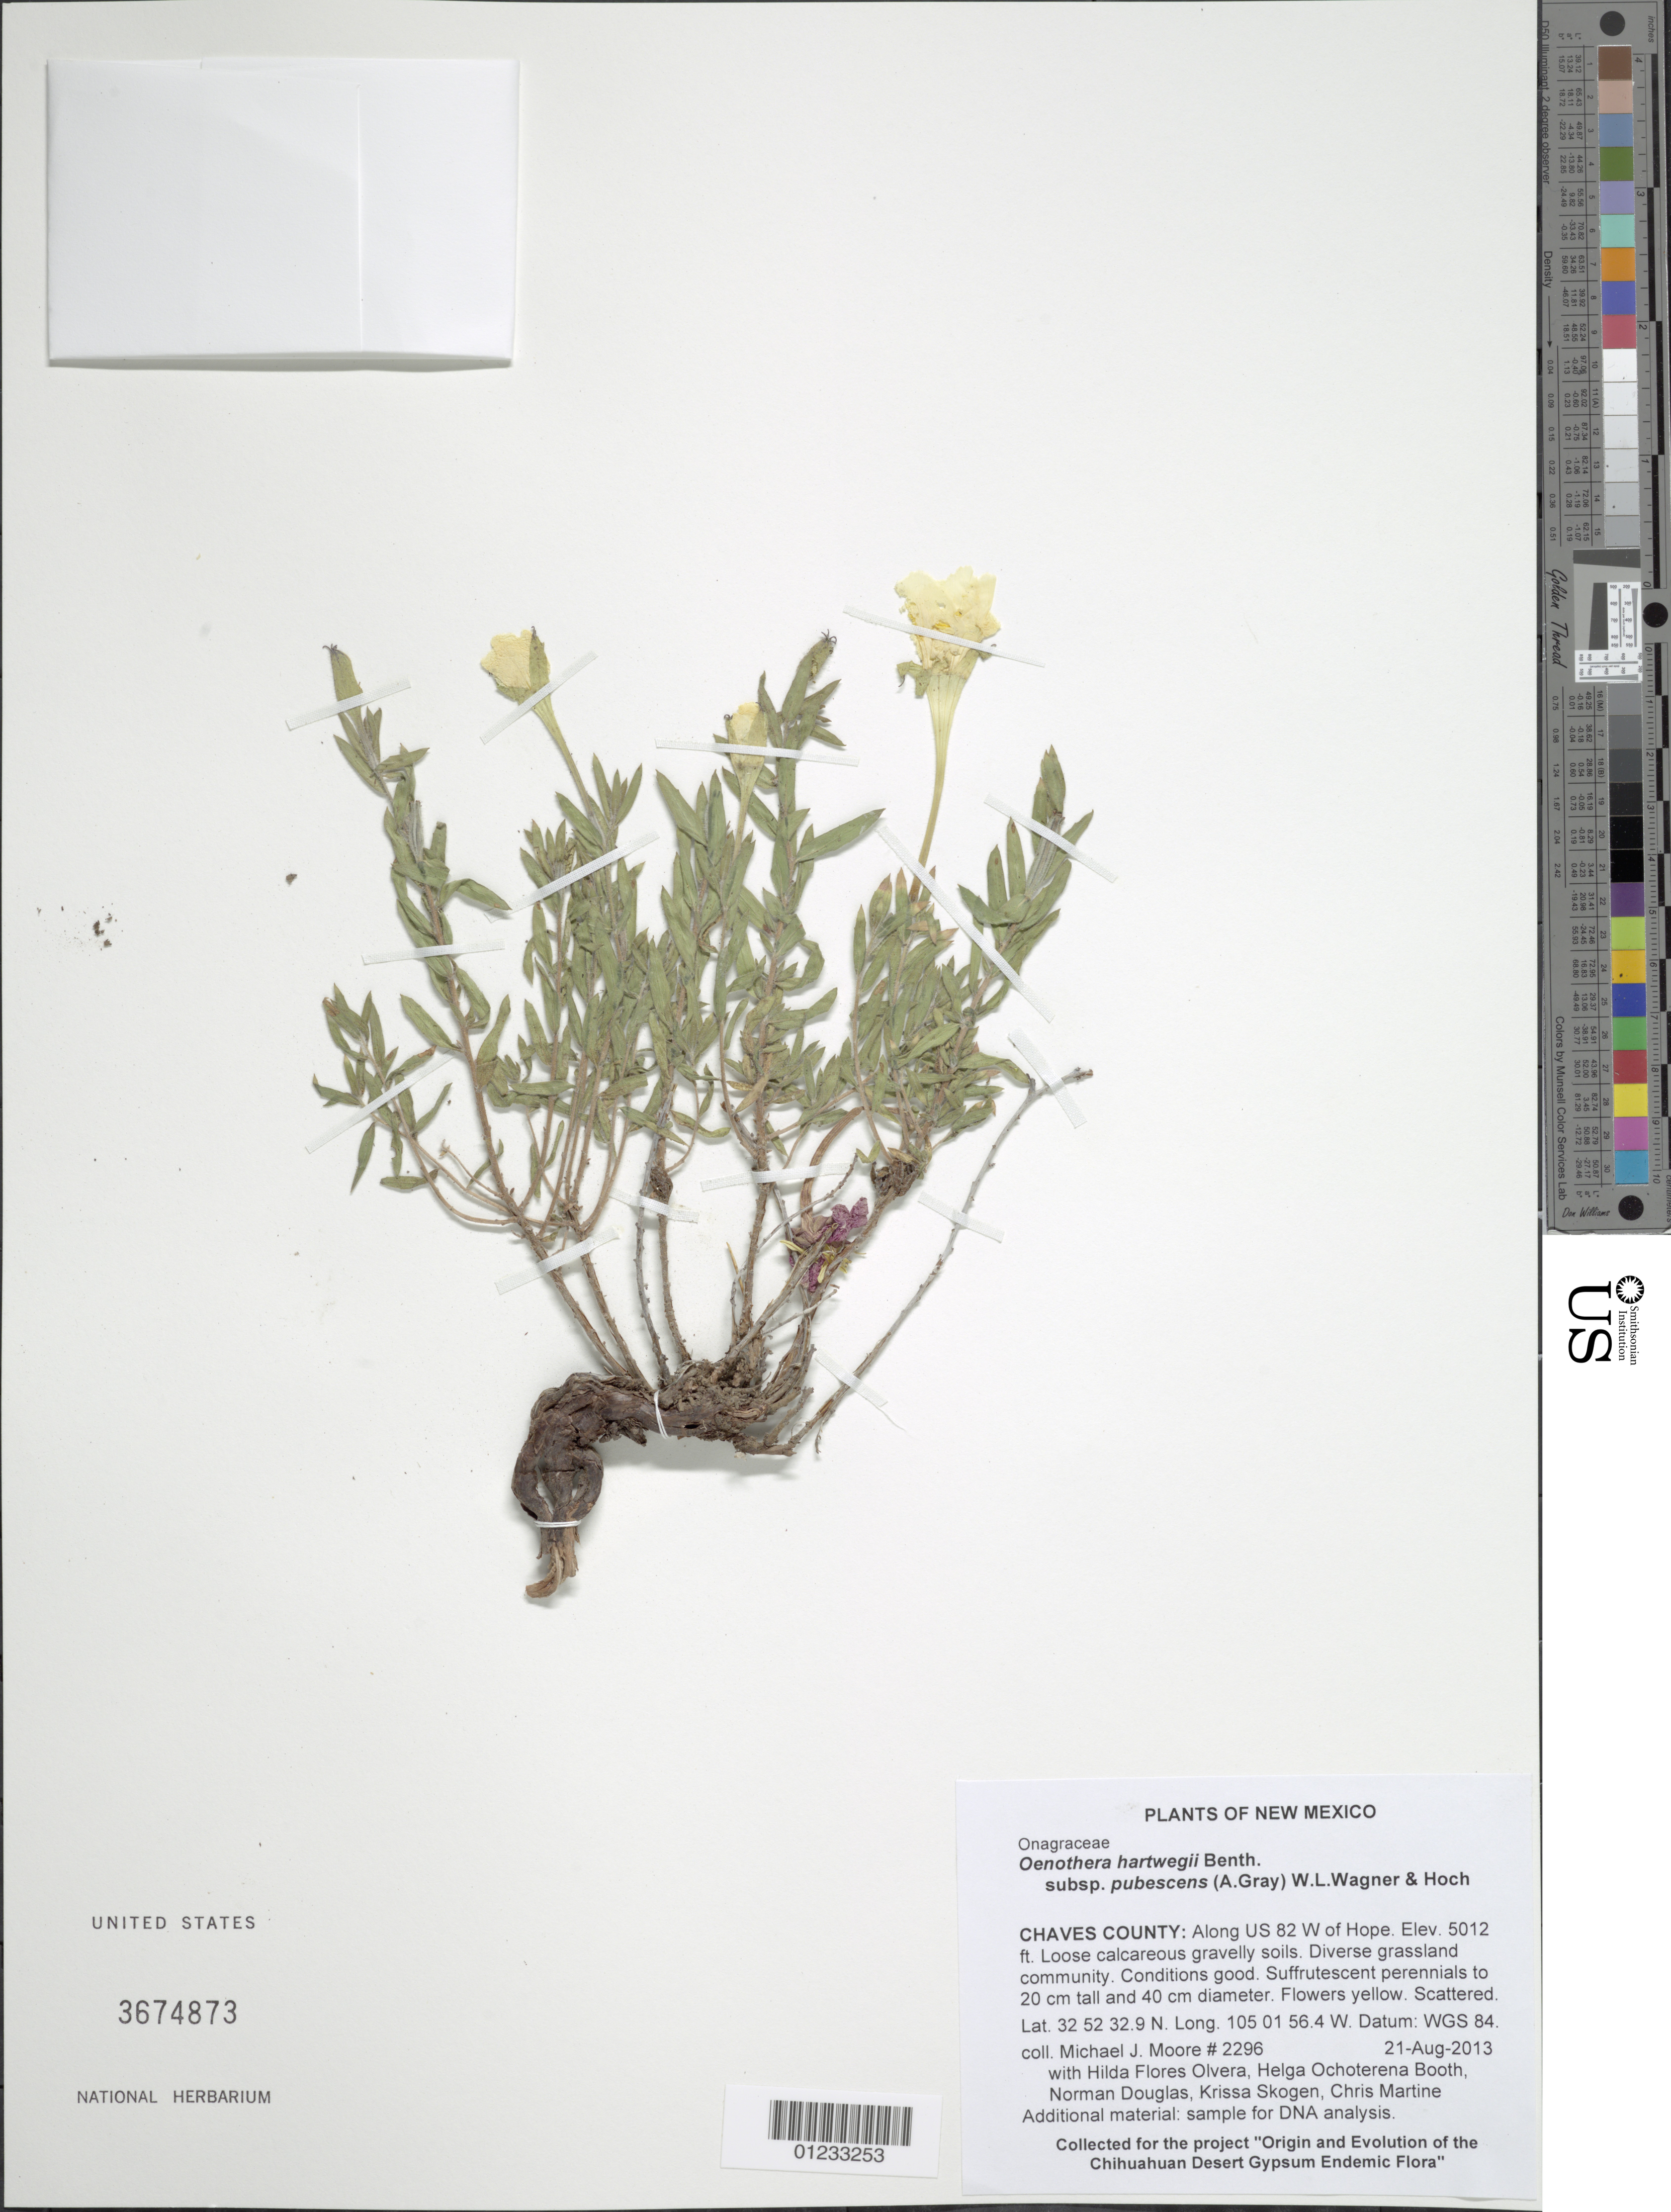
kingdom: Plantae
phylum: Tracheophyta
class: Magnoliopsida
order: Myrtales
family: Onagraceae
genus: Oenothera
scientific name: Oenothera hartwegii subsp. pubescens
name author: (A. Gray) W.L. Wagner & Hoch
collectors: M. J. Moore, H. Flores Olvera, H. Ochoterena-Booth, N. Douglas, K. Skogen & C. Martine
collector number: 2296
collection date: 2009-08-20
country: United States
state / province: New Mexico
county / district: Chaves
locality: Along US 82 W of Hope.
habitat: Loose calcareous gravelly soils. Diverse grassland community. Conditions good.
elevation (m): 1528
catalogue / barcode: US 3674873